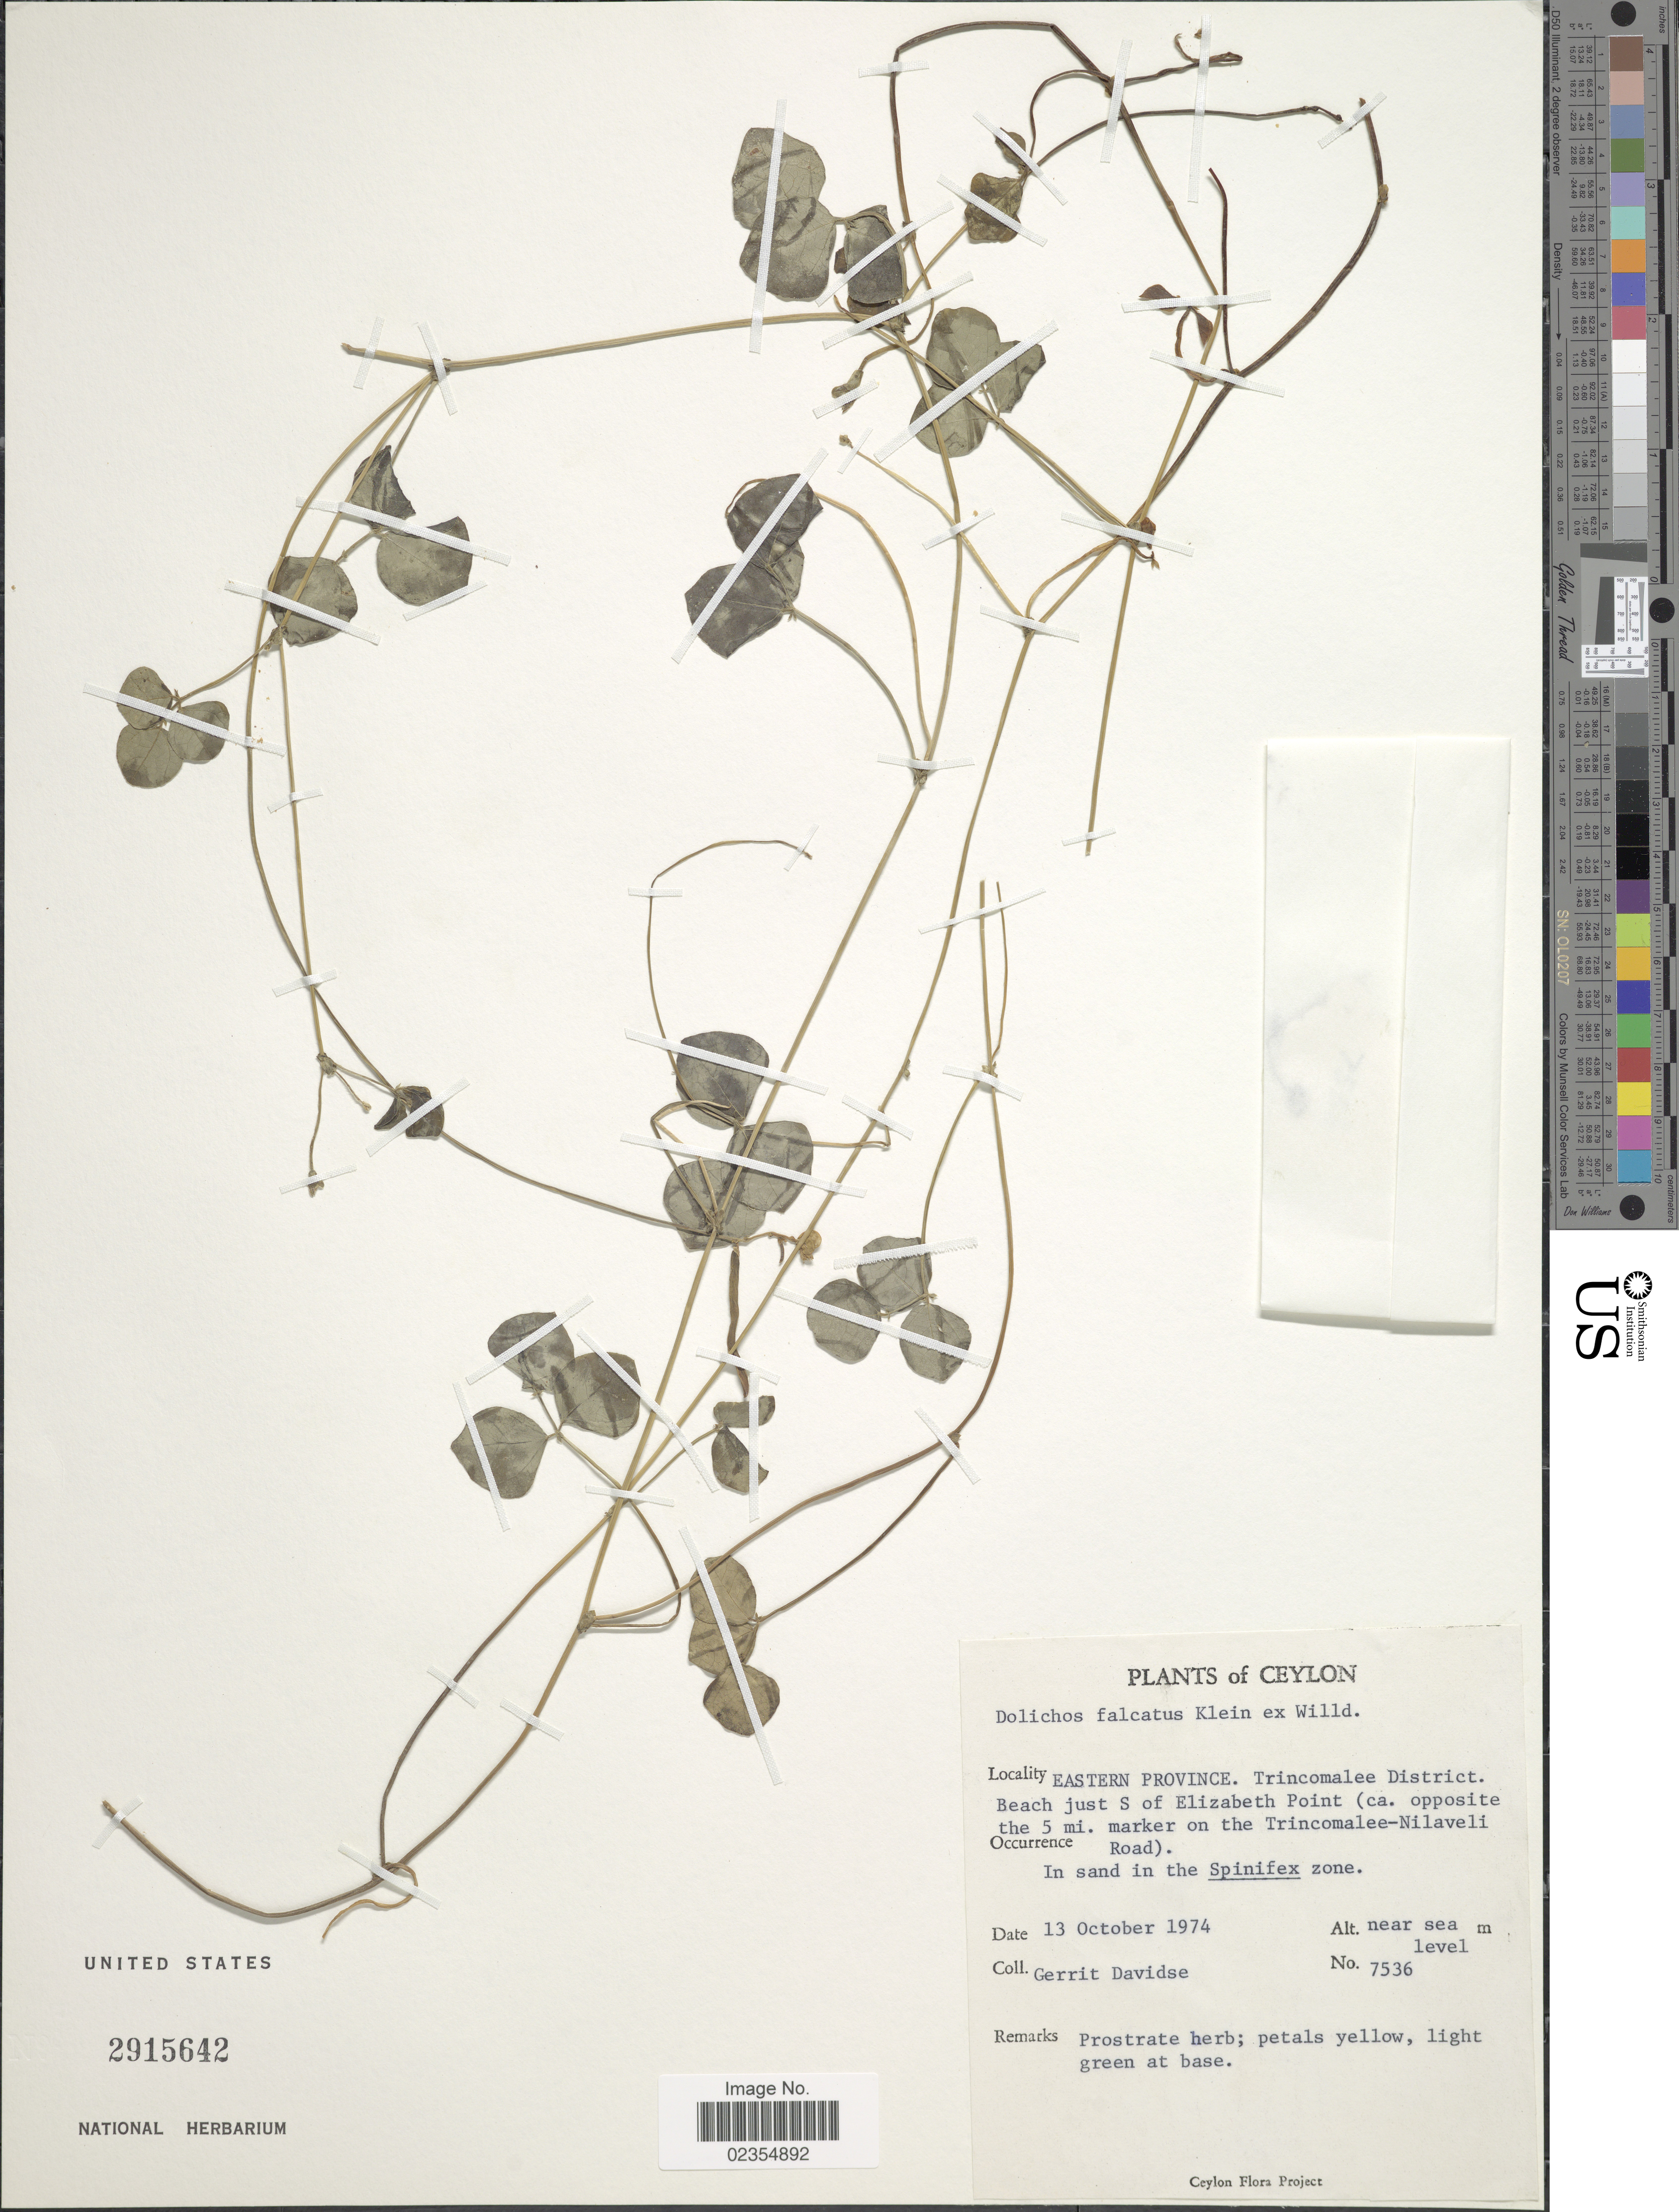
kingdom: Plantae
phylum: Tracheophyta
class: Magnoliopsida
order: Fabales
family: Fabaceae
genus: Dolichos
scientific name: Dolichos trilobus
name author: L.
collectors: G. Davidse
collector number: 7536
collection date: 1974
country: Sri Lanka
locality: Eastern Province, Trincomalee District, beach just S of Elizabeth Point (ca. opposite, the 5 mi. markers on the Trincomalee-Nilavelui Road)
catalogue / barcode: US 2915642